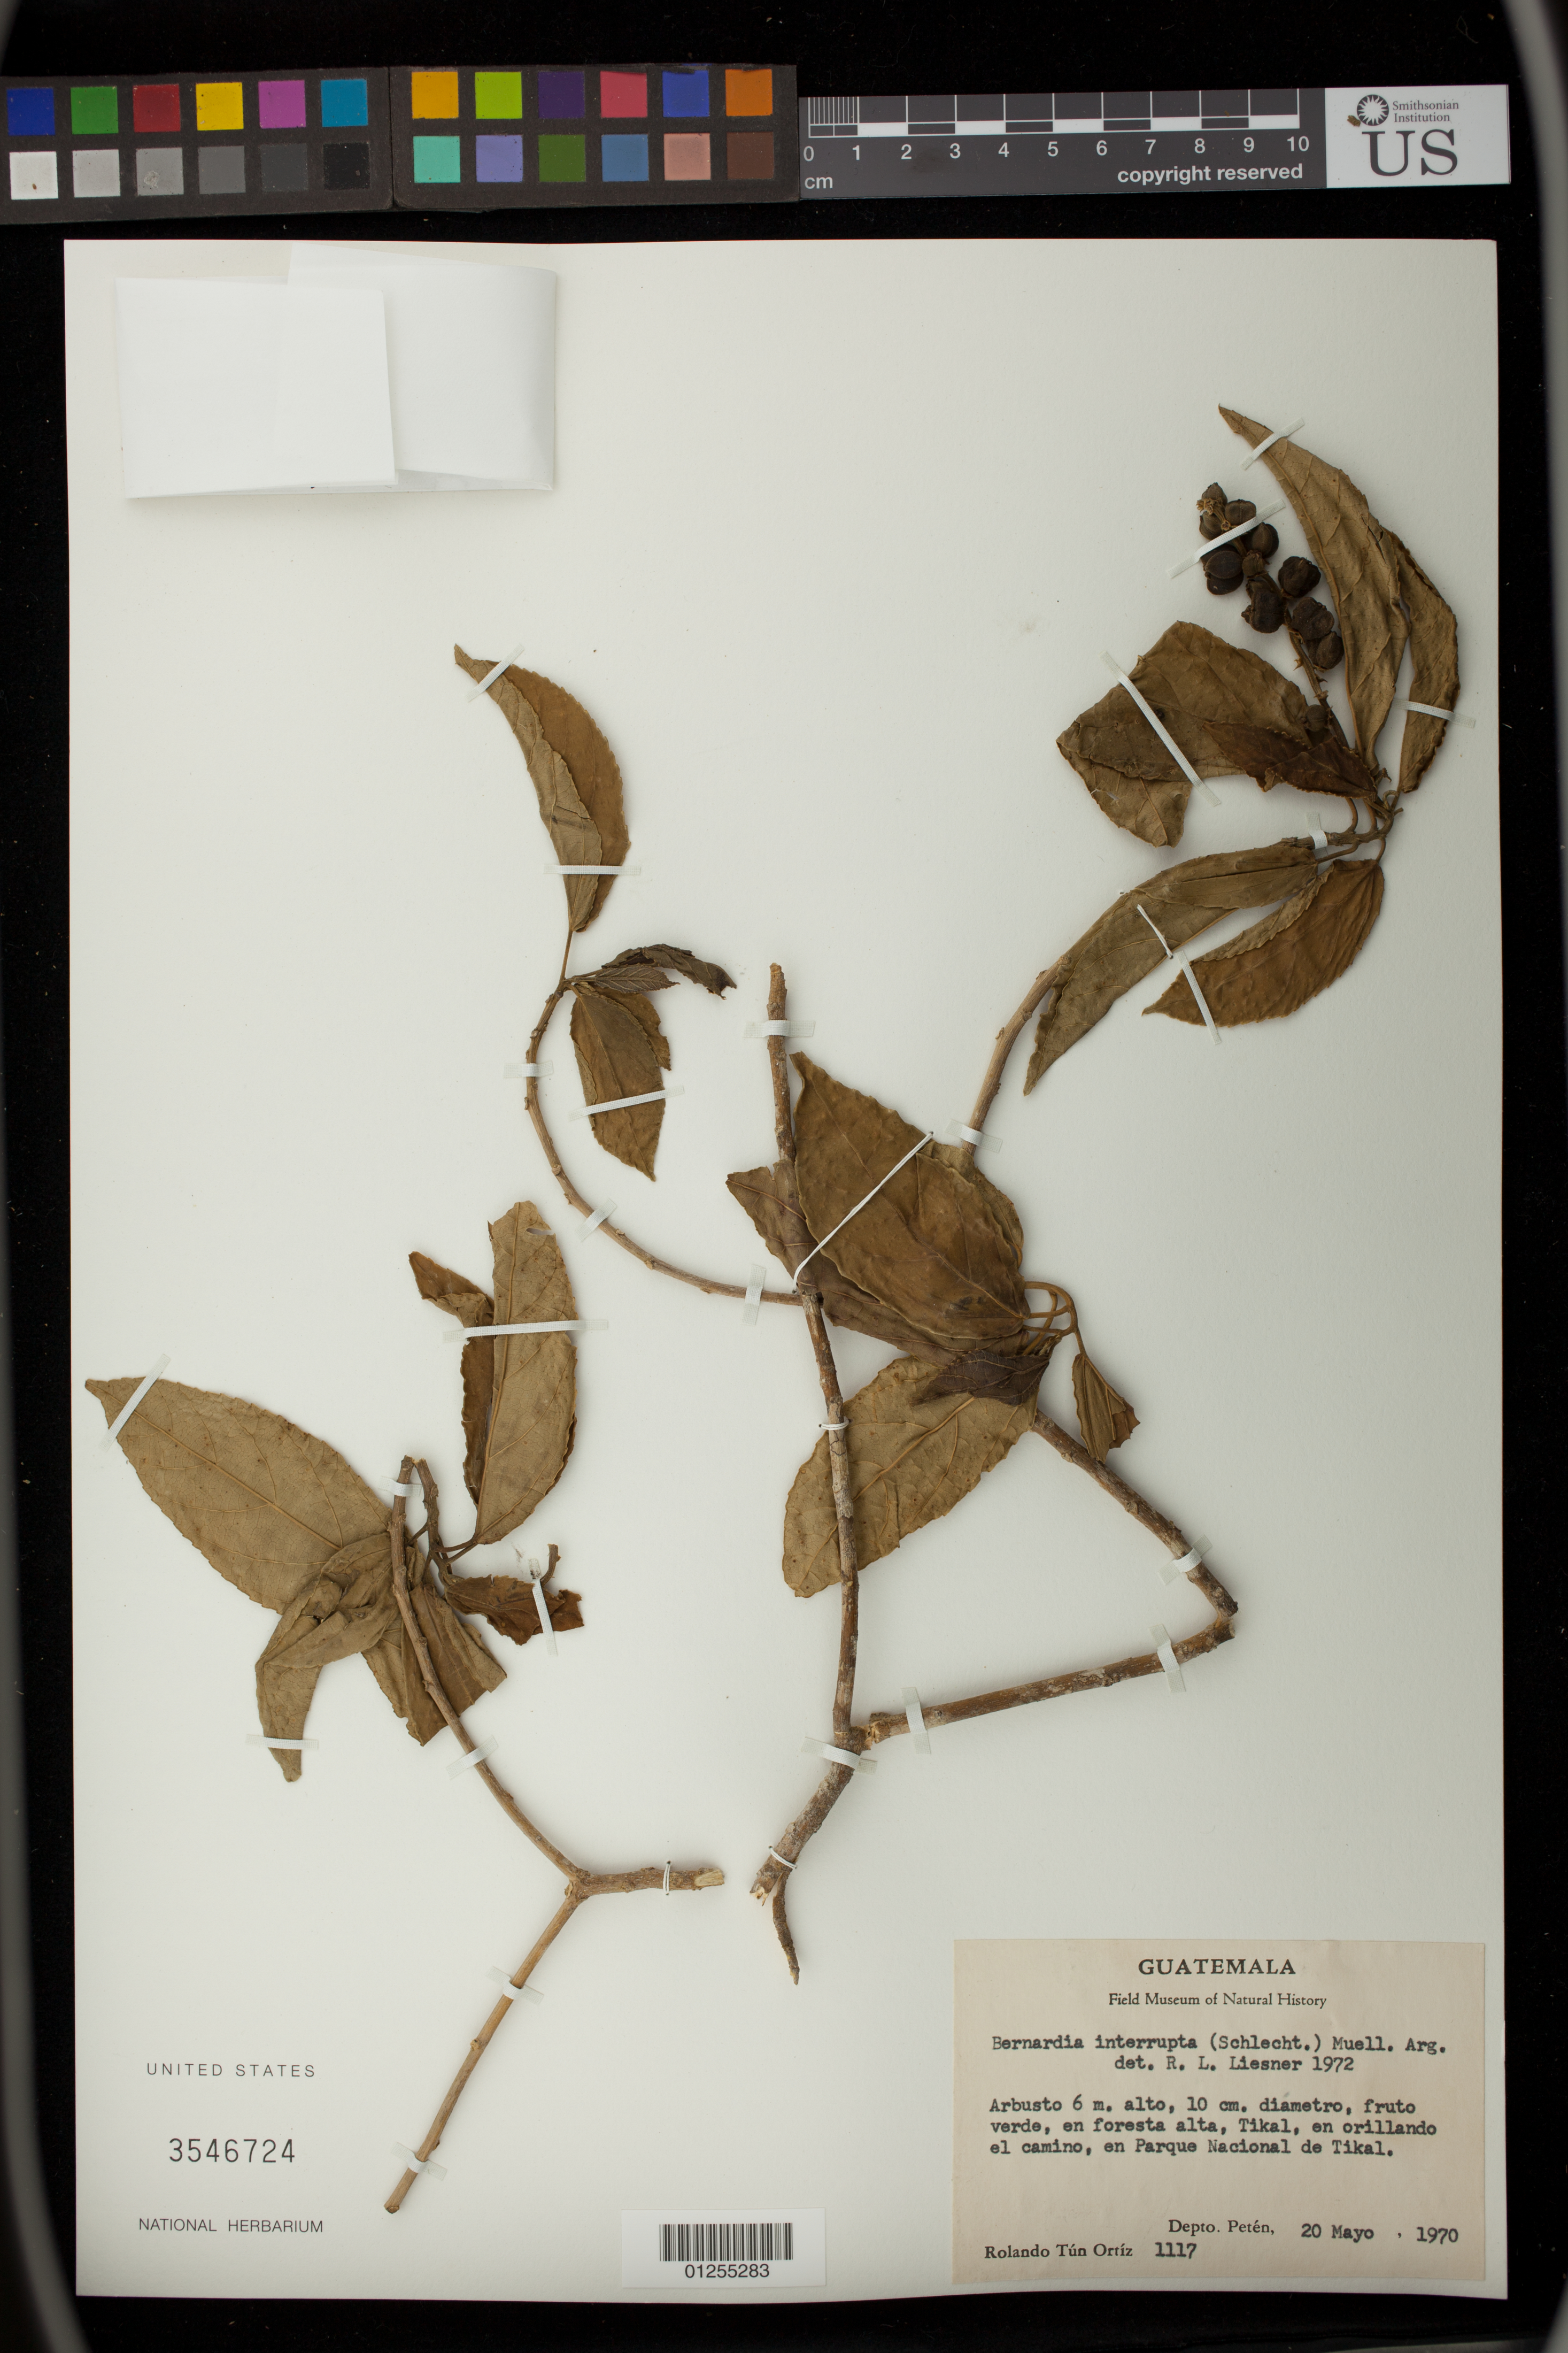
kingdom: Plantae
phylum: Tracheophyta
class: Magnoliopsida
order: Malpighiales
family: Euphorbiaceae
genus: Bernardia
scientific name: Bernardia interrupta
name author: (Schltdl.) Müll. Arg.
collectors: R. Tún Ortiz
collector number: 1117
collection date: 1970-05-20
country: Guatemala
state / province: El Petén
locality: en foresta alta, Tikal, en orillando el camino, en Parque Nacional de Tikal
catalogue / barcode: US 3546724